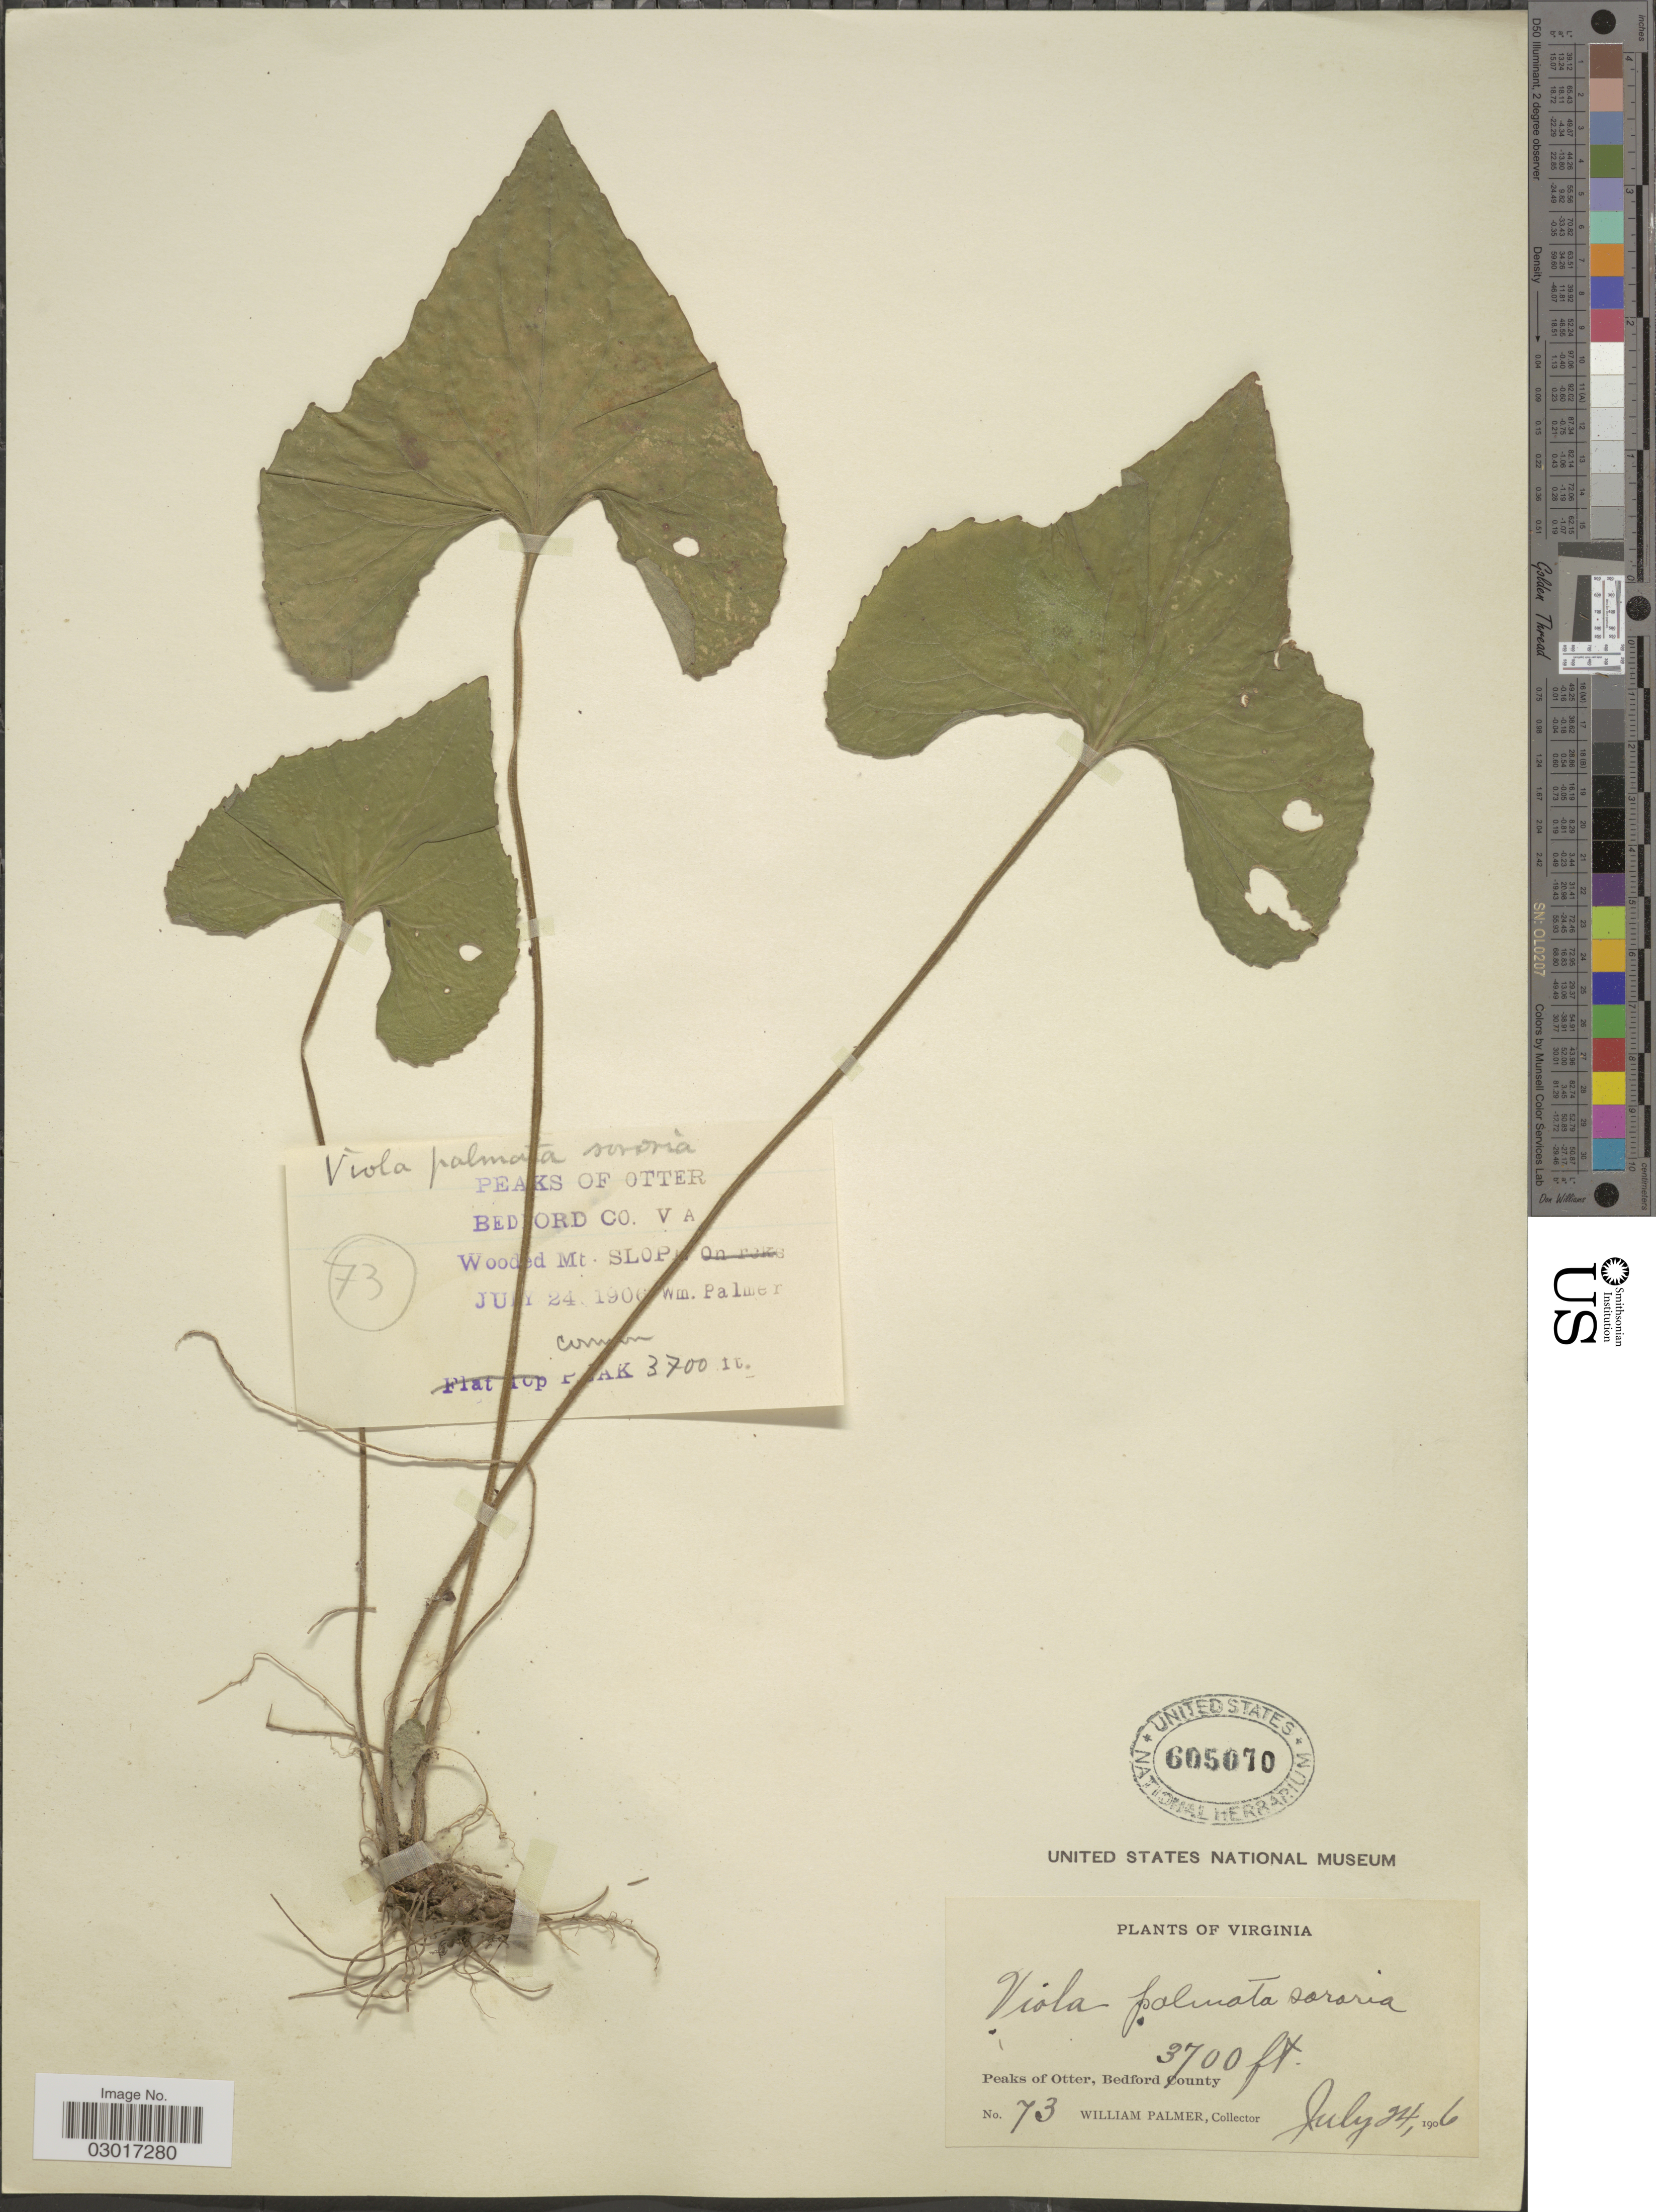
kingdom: Plantae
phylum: Tracheophyta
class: Magnoliopsida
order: Malpighiales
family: Violaceae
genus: Viola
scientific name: Viola triloba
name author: Schwein.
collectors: W. Palmer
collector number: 73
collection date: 1906-07-24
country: United States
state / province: Virginia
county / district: Bedford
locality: Peaks of Otter, Bedford County.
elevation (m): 1128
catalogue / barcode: US 605070